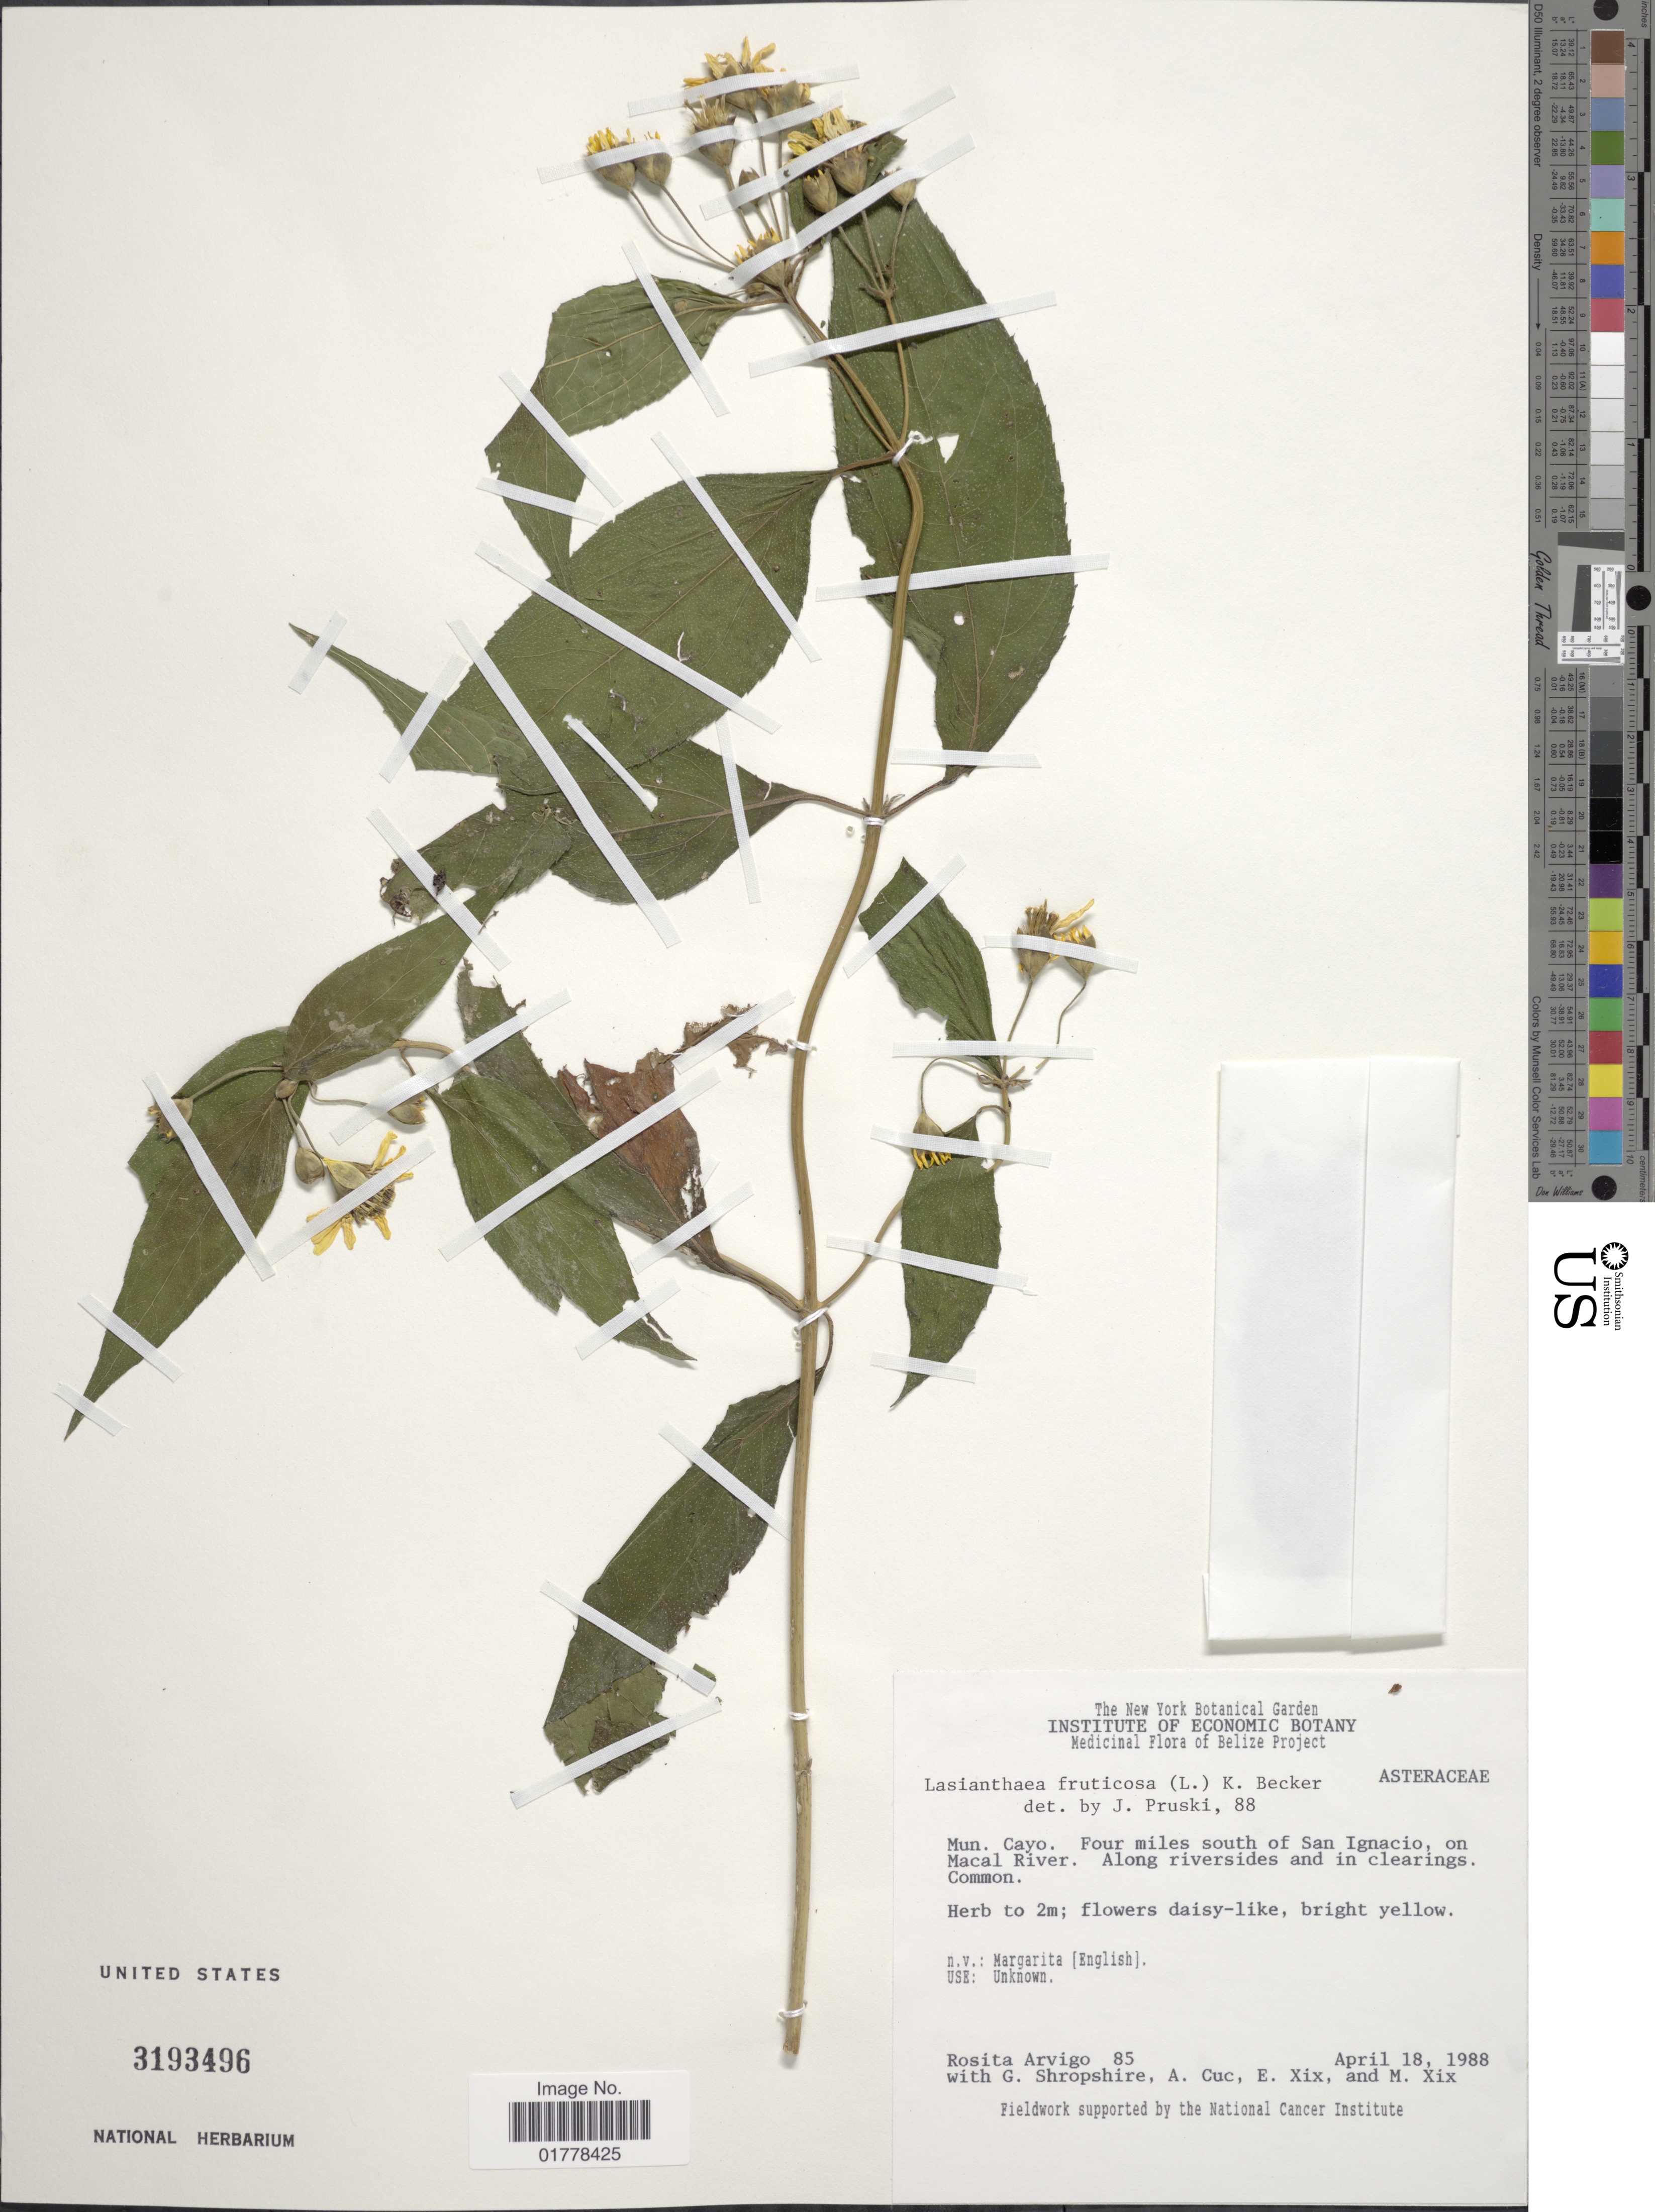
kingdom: Plantae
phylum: Tracheophyta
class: Magnoliopsida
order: Asterales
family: Asteraceae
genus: Lasianthaea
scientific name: Lasianthaea fruticosa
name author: (L.) K.M. Becker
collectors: R. Arvigo, G. Shropshire, A. Cuc, E. Xix & M. Xix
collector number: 85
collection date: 1988-04-18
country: Belize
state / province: Cayo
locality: Mun. Cayo. Four miles south of San Ignacio, on Macal River. Along riversides and in clearings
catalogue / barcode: US 3193496